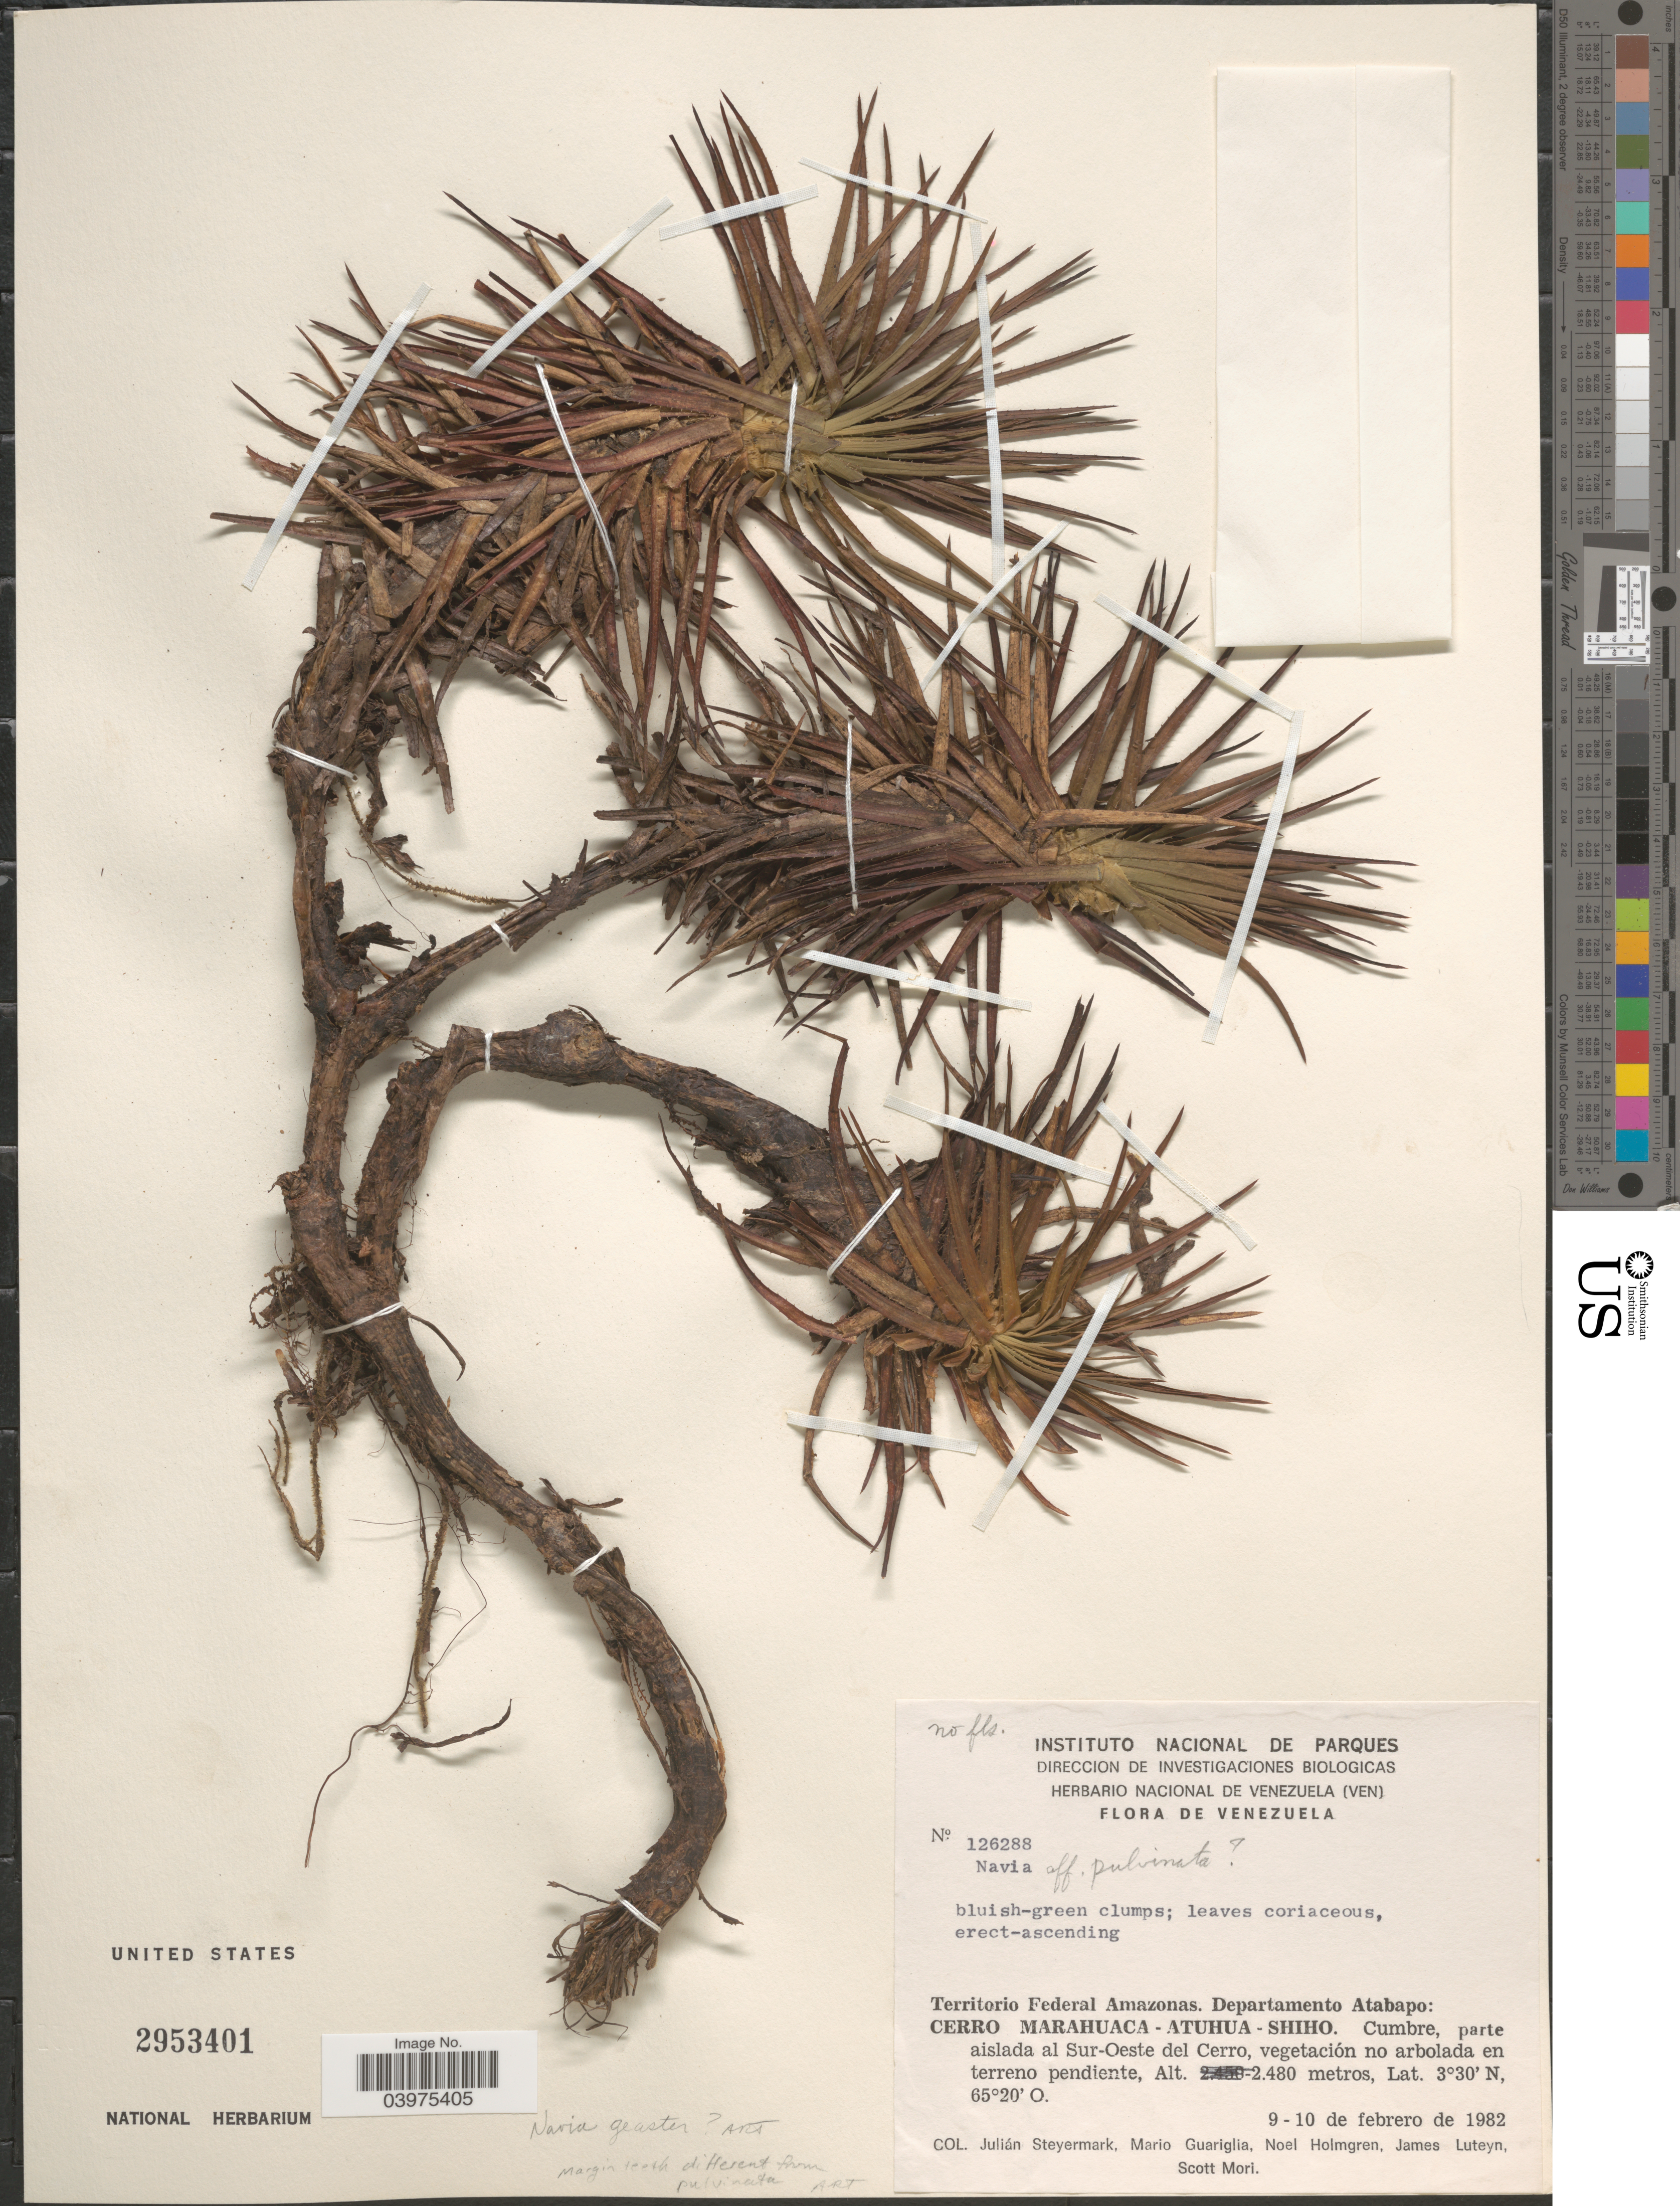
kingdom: Plantae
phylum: Tracheophyta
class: Liliopsida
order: Poales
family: Bromeliaceae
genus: Navia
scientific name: Navia sp.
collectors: J. Steyermark, M. Guariglia, N. H. Holmgren & J. L. Luteyn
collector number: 126288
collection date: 1982-02-09/1982-02-10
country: Venezuela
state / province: Amazonas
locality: Territorio Federal Amazonas. Departamento Atabapo: Cerro Marahuaca - Atuhua - Shiho. Cumbre, parte aislade al Sur-Oeste del Cerro, vegetación no arbolada en terreno pendiente.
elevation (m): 2480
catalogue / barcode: US 2953401